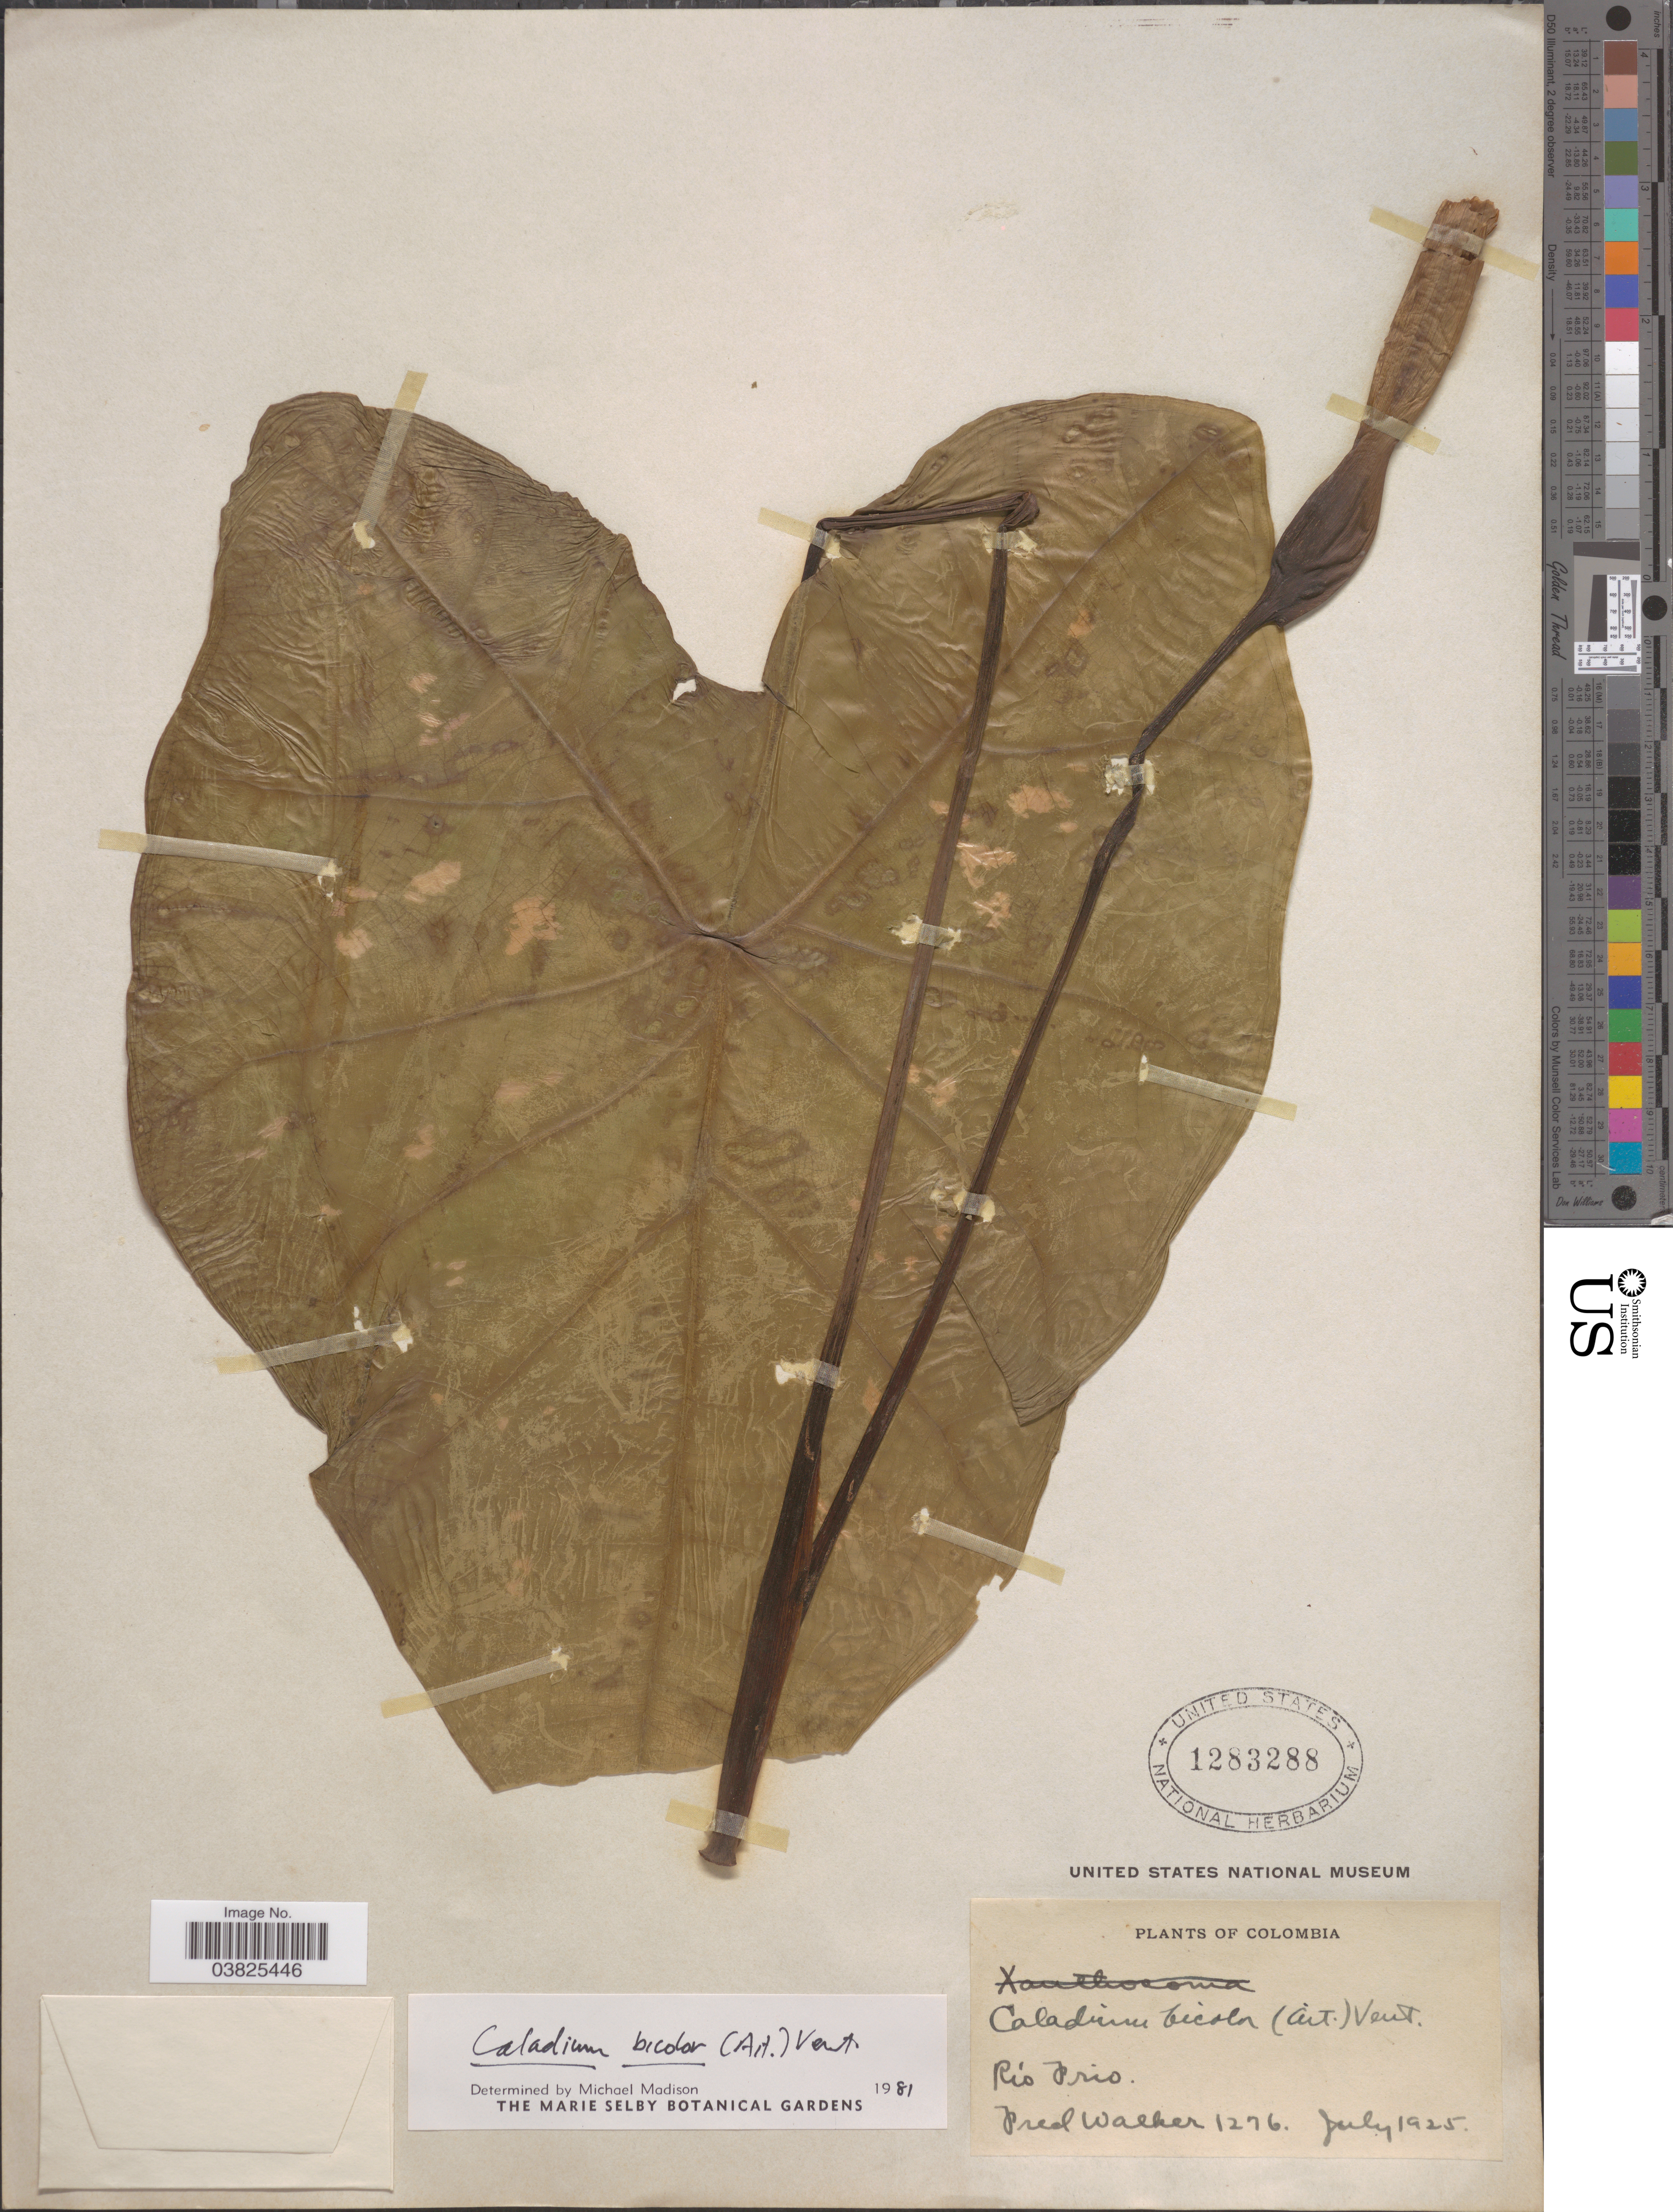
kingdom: Plantae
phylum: Tracheophyta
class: Liliopsida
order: Alismatales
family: Araceae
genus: Caladium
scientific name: Caladium bicolor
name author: (Aiton) Vent.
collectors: F. Walker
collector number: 1276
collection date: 1925-07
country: Colombia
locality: Rio Frio.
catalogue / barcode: US 1283288